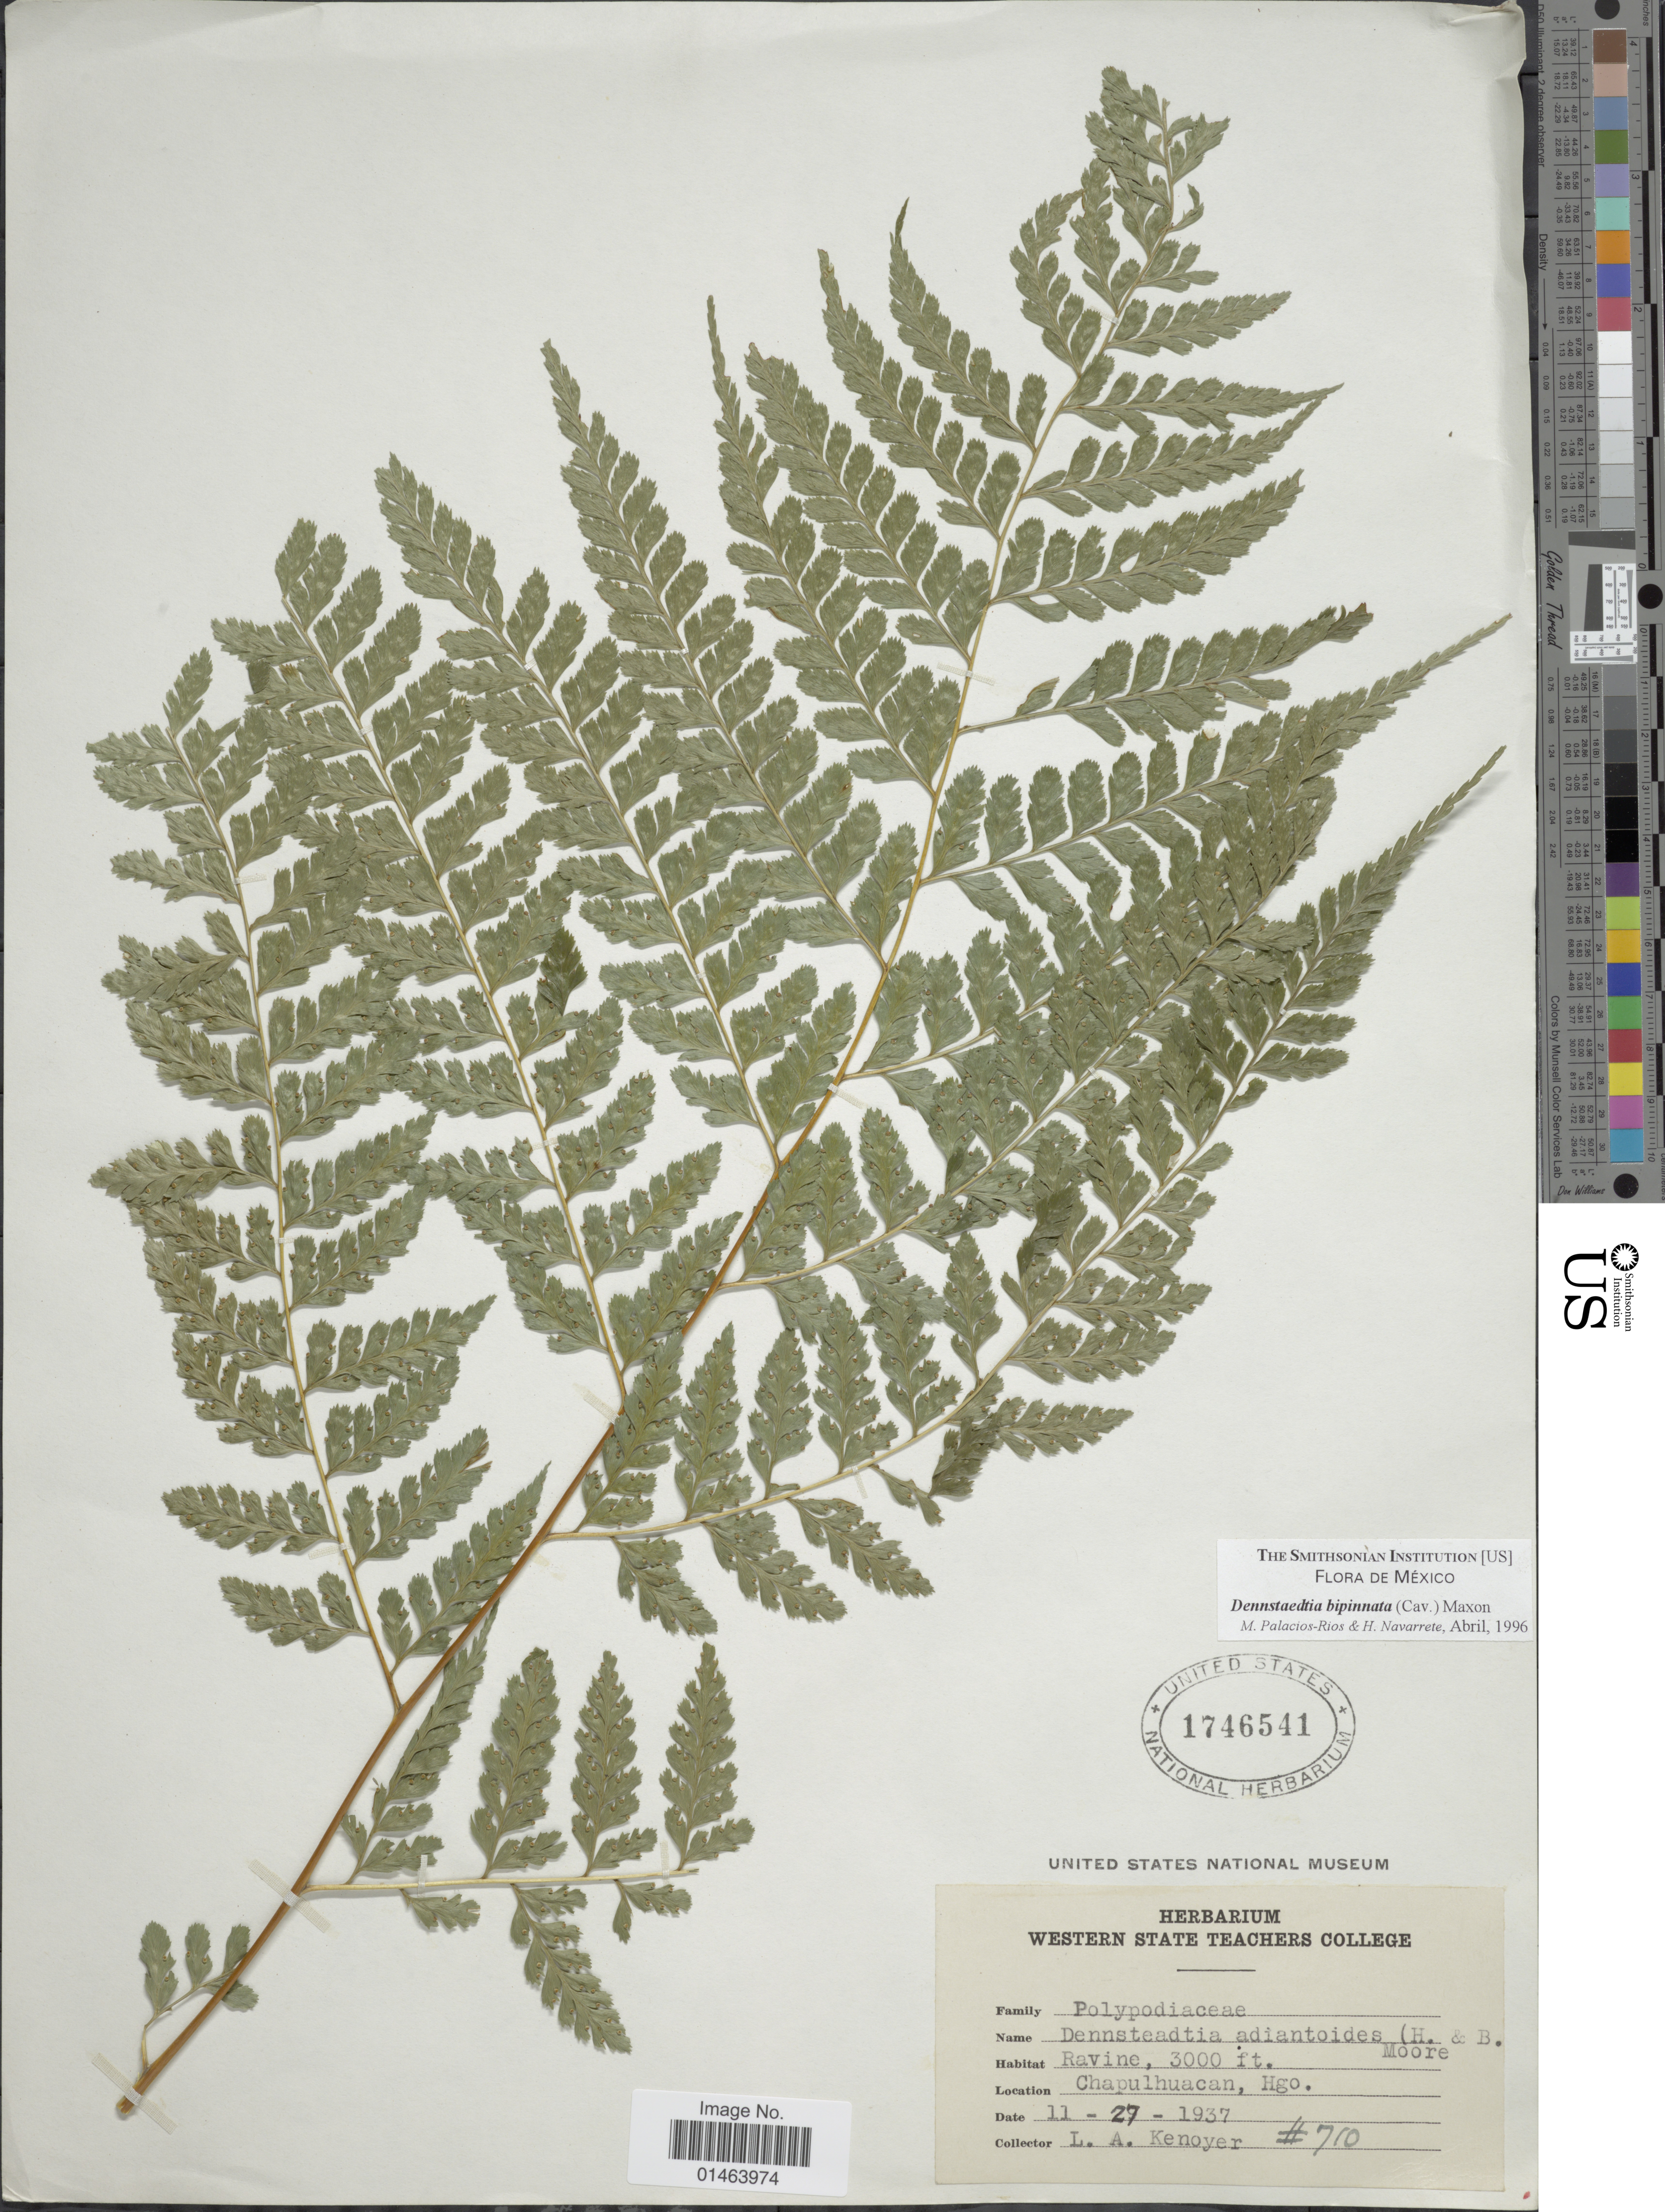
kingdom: Plantae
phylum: Tracheophyta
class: Polypodiopsida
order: Polypodiales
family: Dennstaedtiaceae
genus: Dennstaedtia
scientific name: Dennstaedtia bipinnata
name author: (Cav.) Maxon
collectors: L. A. Kenoyer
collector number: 710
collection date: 1937-11-27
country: Mexico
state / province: Hidalgo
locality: Mexico, Chapulhuacan, Hgo., Ravine.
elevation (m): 914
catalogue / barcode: US 1746541